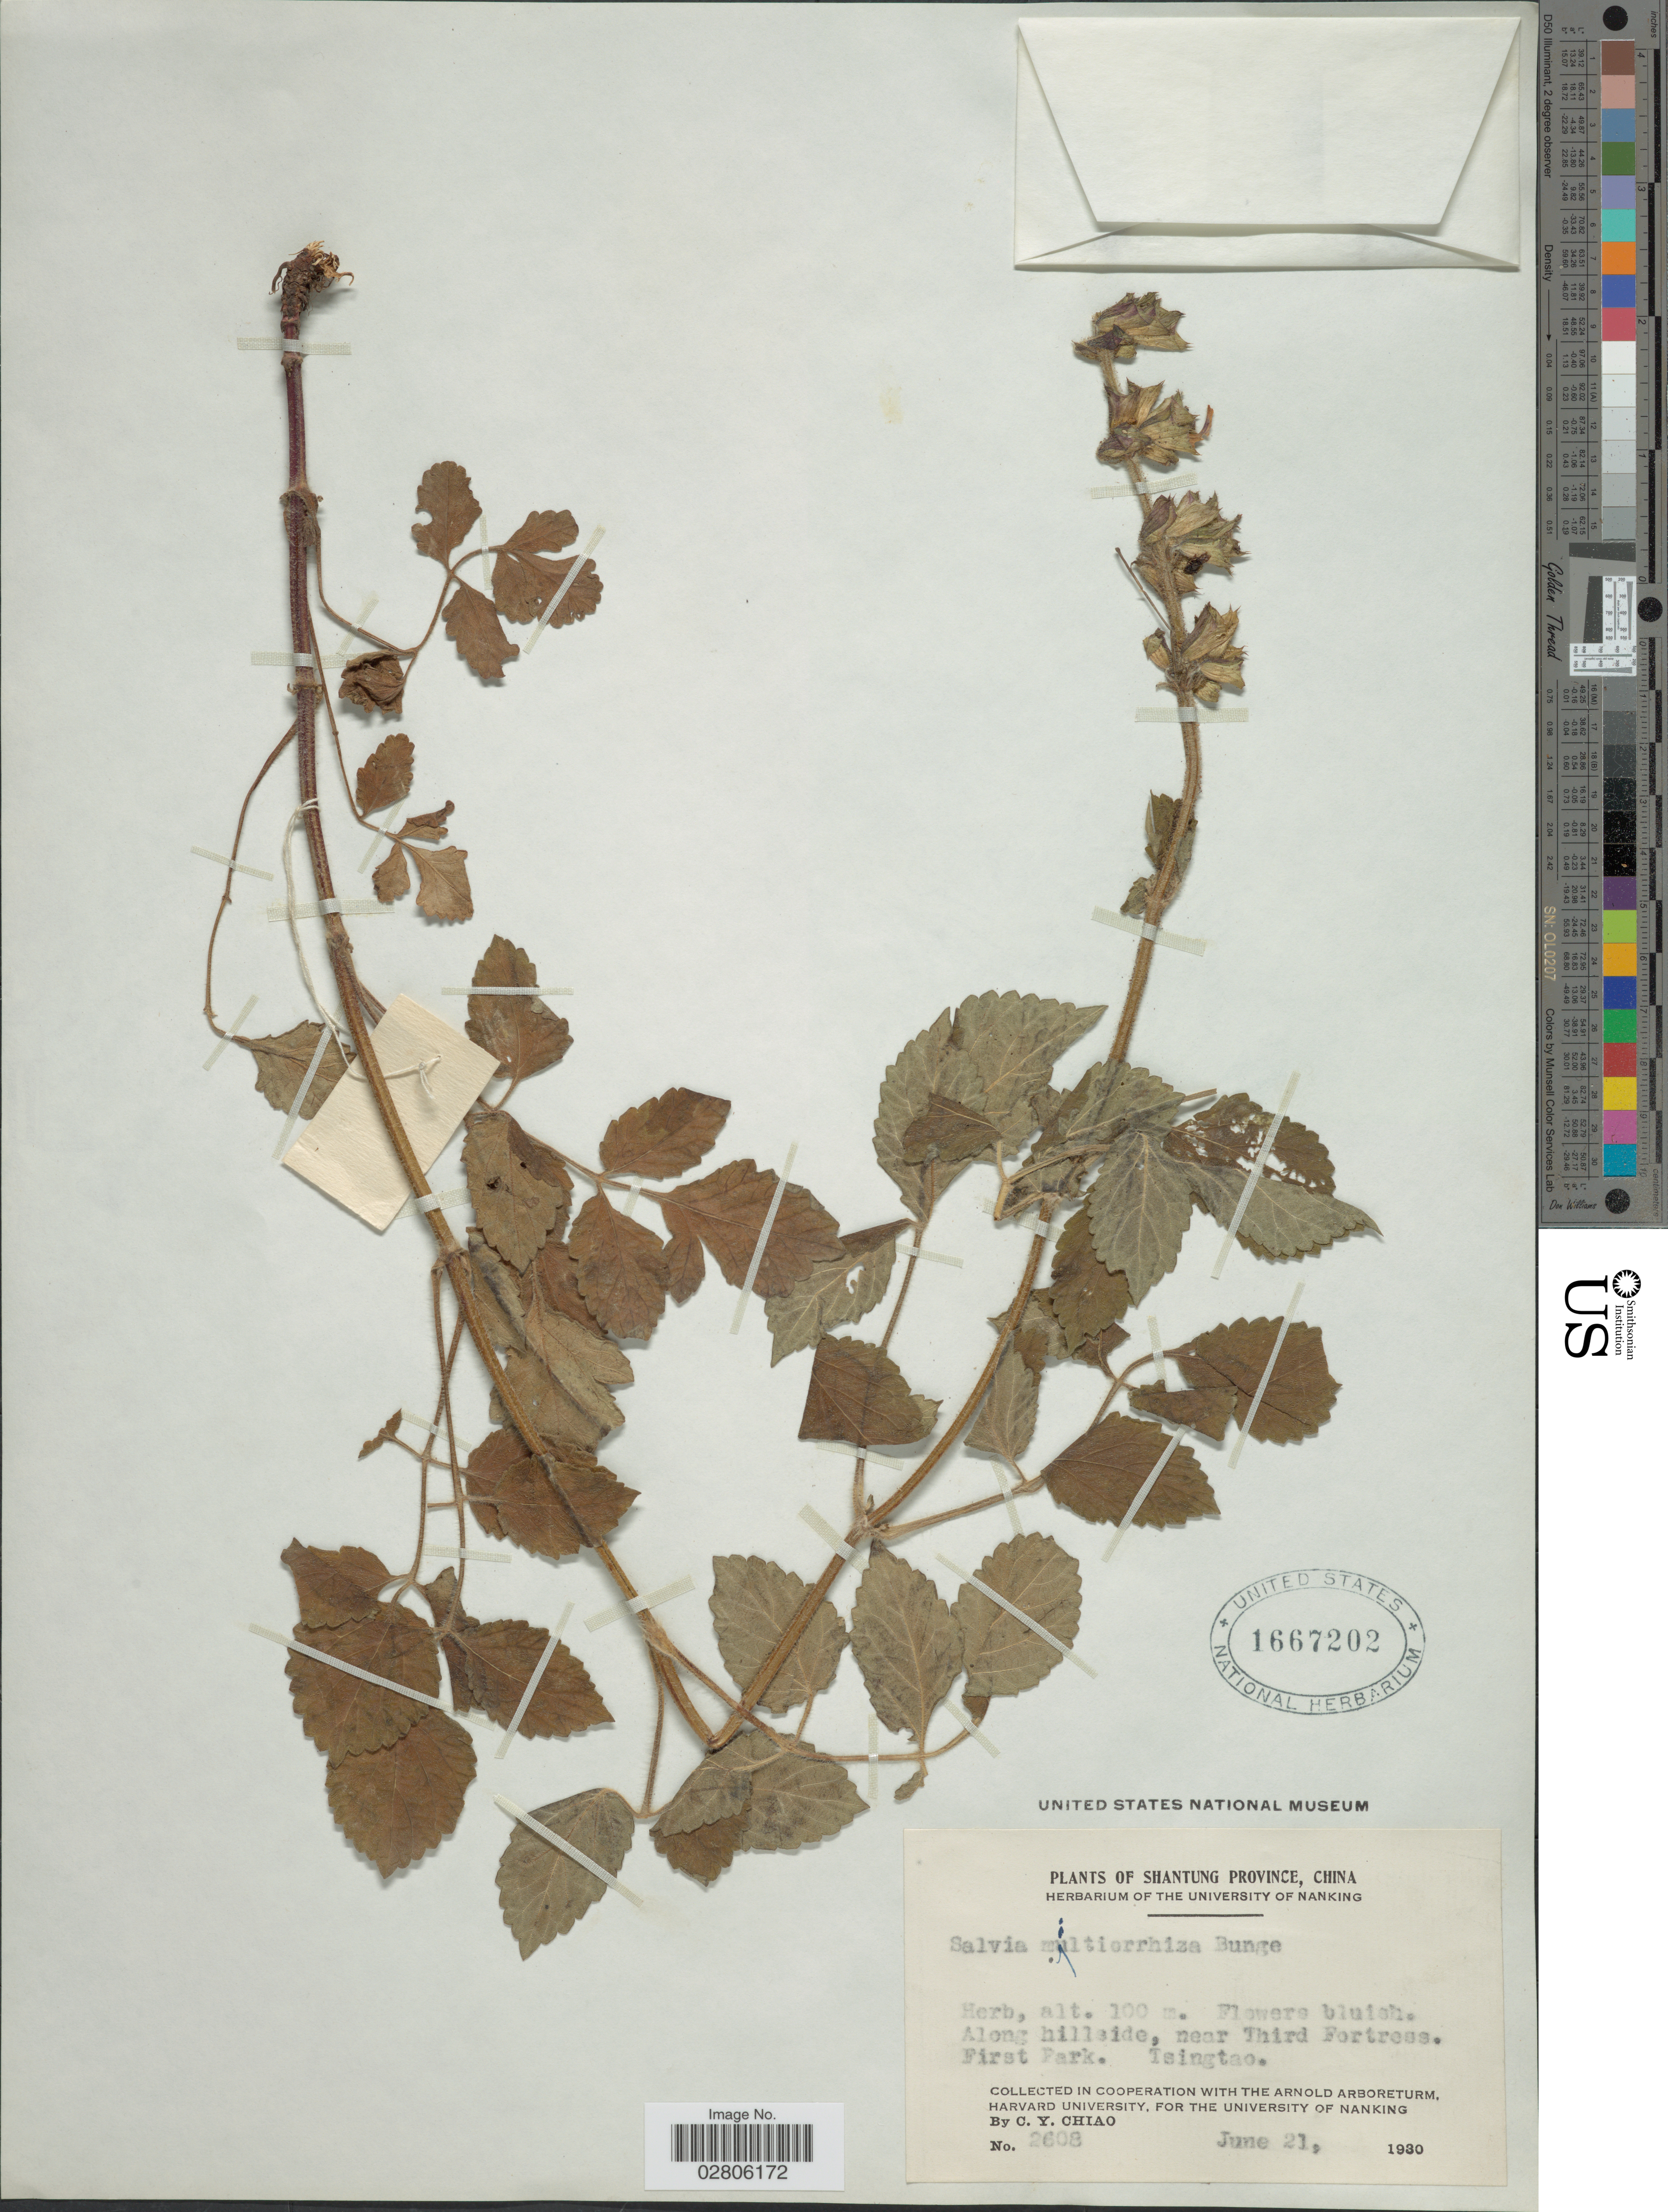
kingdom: Plantae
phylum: Tracheophyta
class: Magnoliopsida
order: Lamiales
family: Lamiaceae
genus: Salvia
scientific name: Salvia miltiorrhiza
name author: Bunge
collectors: C. Y. Chiao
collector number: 2608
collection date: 1930-06-21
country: China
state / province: Shandong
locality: Shantung Province, Along hillside, near Third Fortress, First Park, Tsingtao.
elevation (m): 100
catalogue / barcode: US 1667202